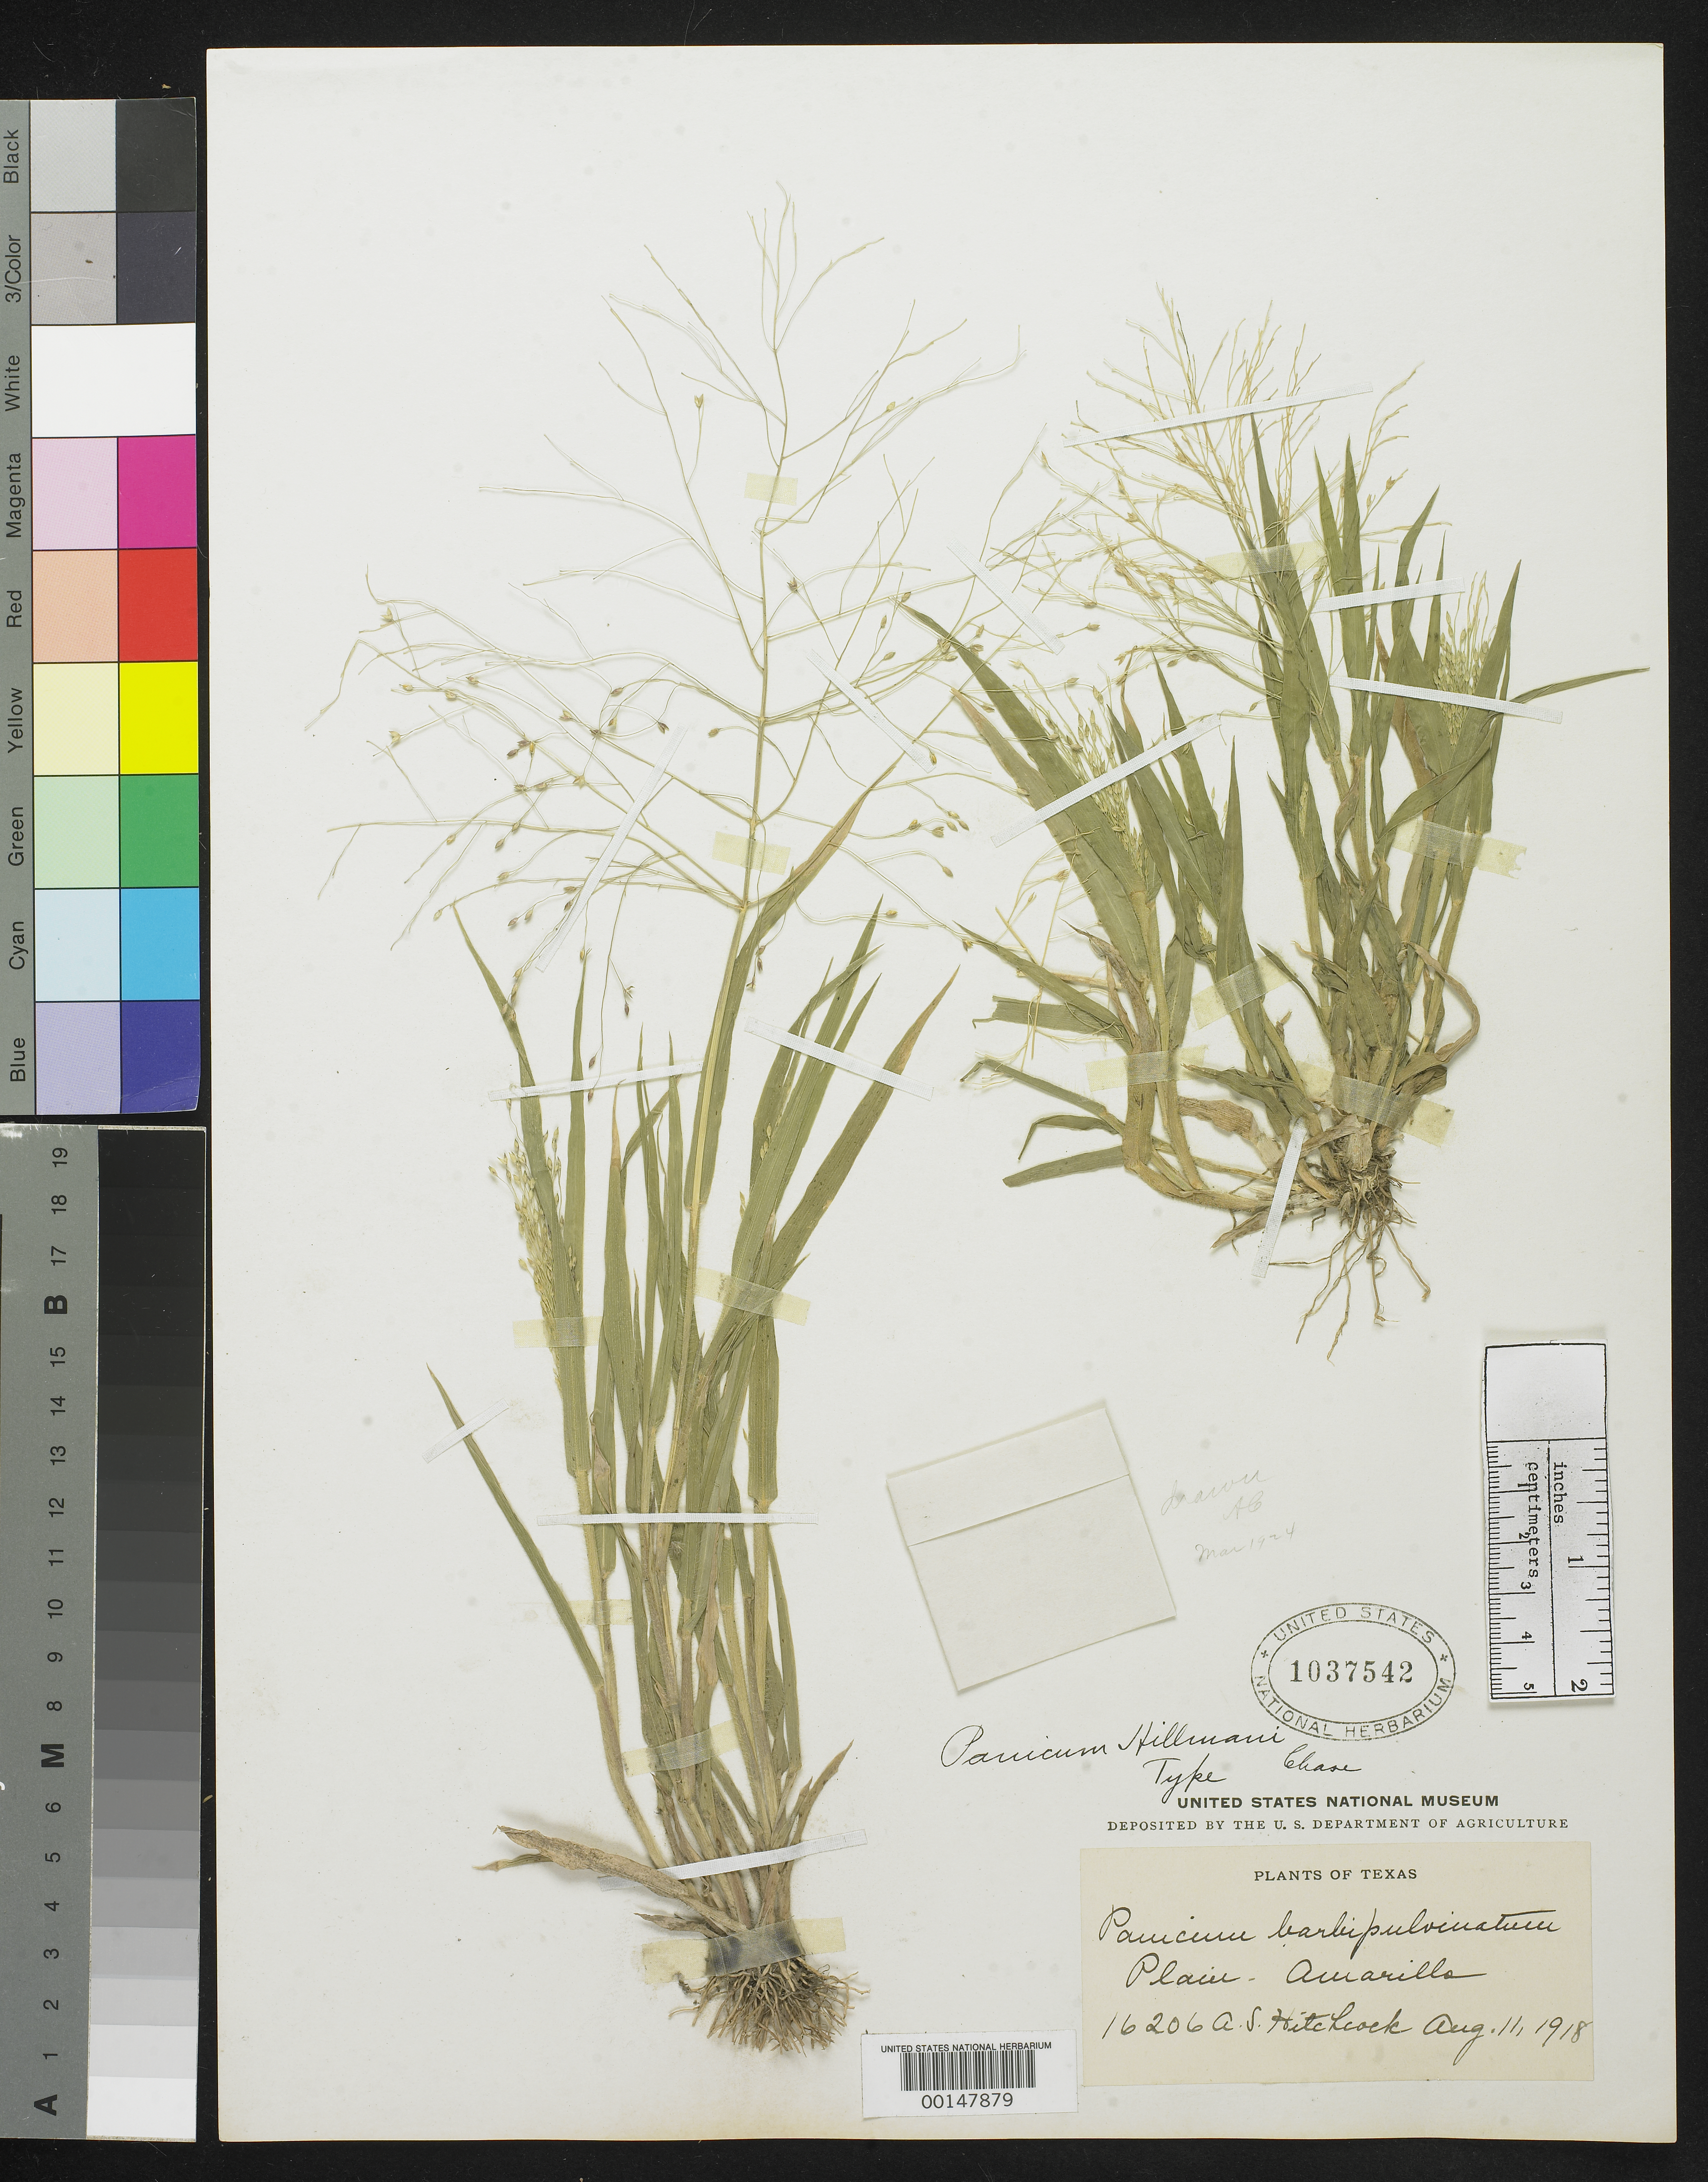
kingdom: Plantae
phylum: Tracheophyta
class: Liliopsida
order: Poales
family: Poaceae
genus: Panicum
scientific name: Panicum hillmanii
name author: Chase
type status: Holotype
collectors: A. S. Hitchcock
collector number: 16206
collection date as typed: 11 Aug 1918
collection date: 1918-08-11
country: United States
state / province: Texas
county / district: Potter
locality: Amarillo.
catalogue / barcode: US 1037542